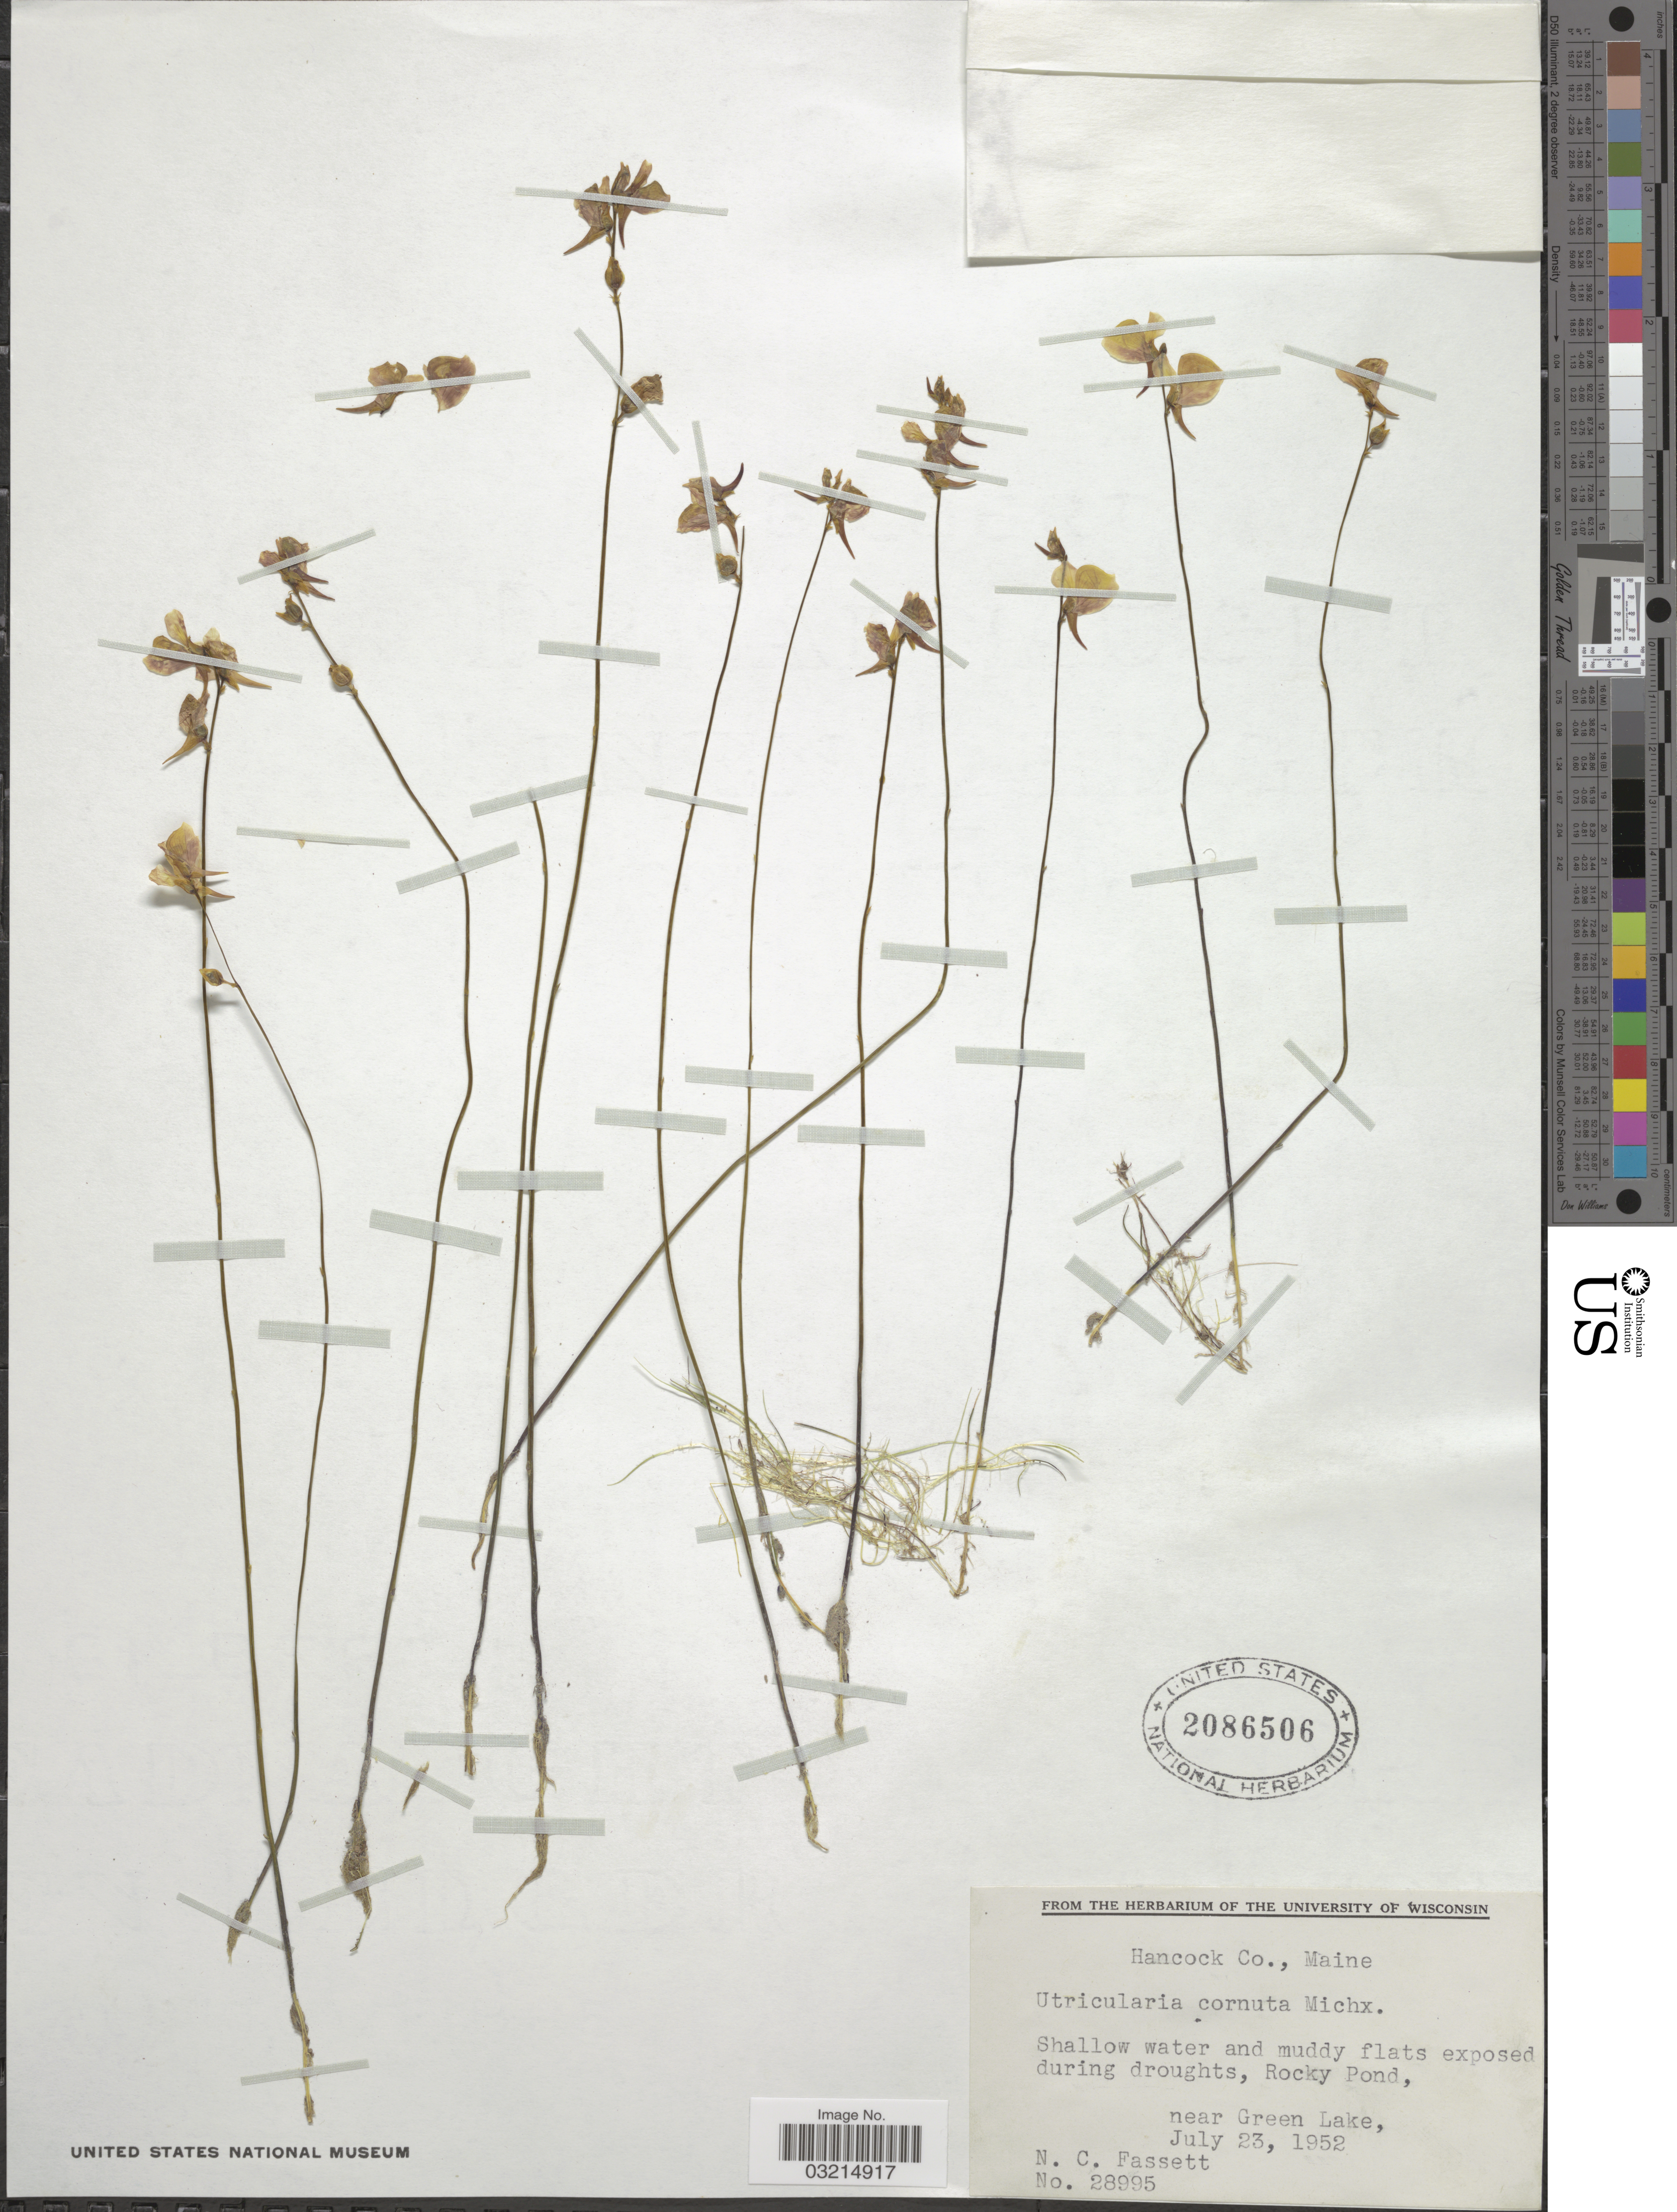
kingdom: Plantae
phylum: Tracheophyta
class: Magnoliopsida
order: Lamiales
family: Lentibulariaceae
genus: Utricularia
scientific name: Utricularia cornuta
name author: Michx.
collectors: N. C. Fassett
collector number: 28995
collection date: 1952-07-23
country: United States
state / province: Maine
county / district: Hancock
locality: Hancock Co., Rocky Pond, near Green Lake.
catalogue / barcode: US 2086506